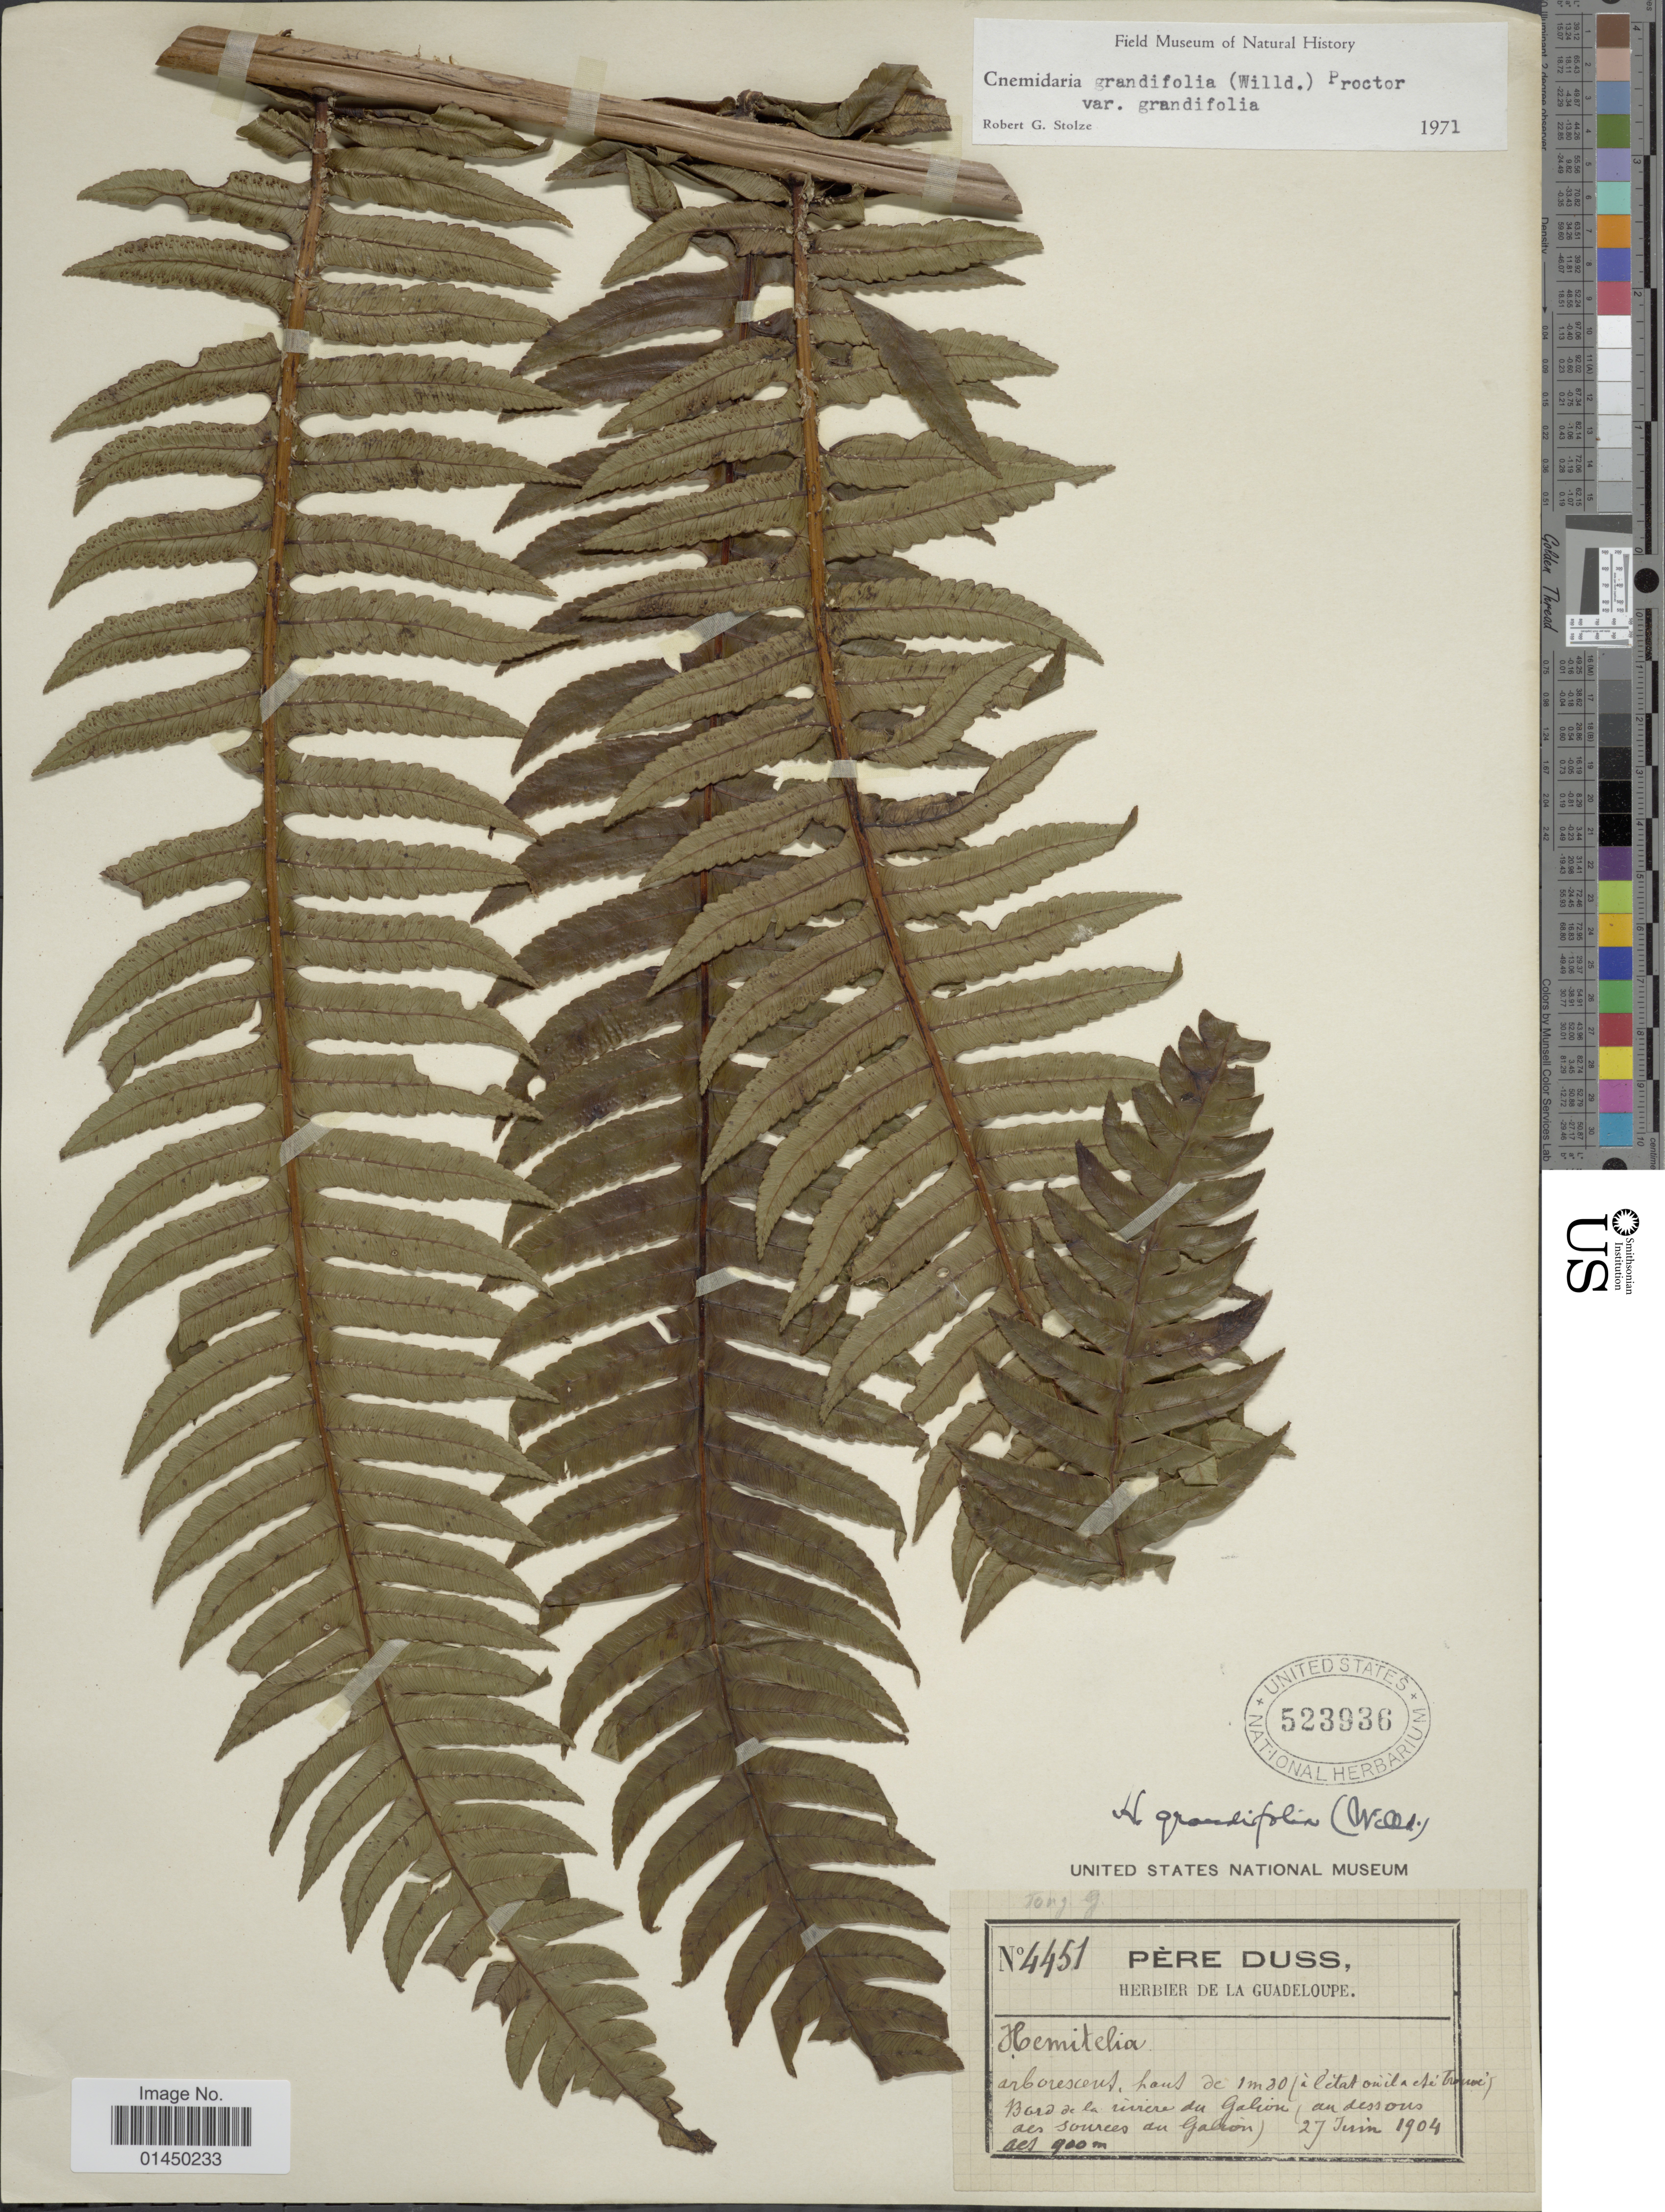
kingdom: Plantae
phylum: Tracheophyta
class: Polypodiopsida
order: Cyatheales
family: Cyatheaceae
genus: Cyathea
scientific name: Cyathea grandifolia var. grandifolia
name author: Willd.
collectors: Père Duss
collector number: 4451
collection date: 1904-06-27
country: Guadeloupe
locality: Bord de la riviere du Galion (an dessous aes sources au Galion)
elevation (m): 900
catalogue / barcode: US 523936